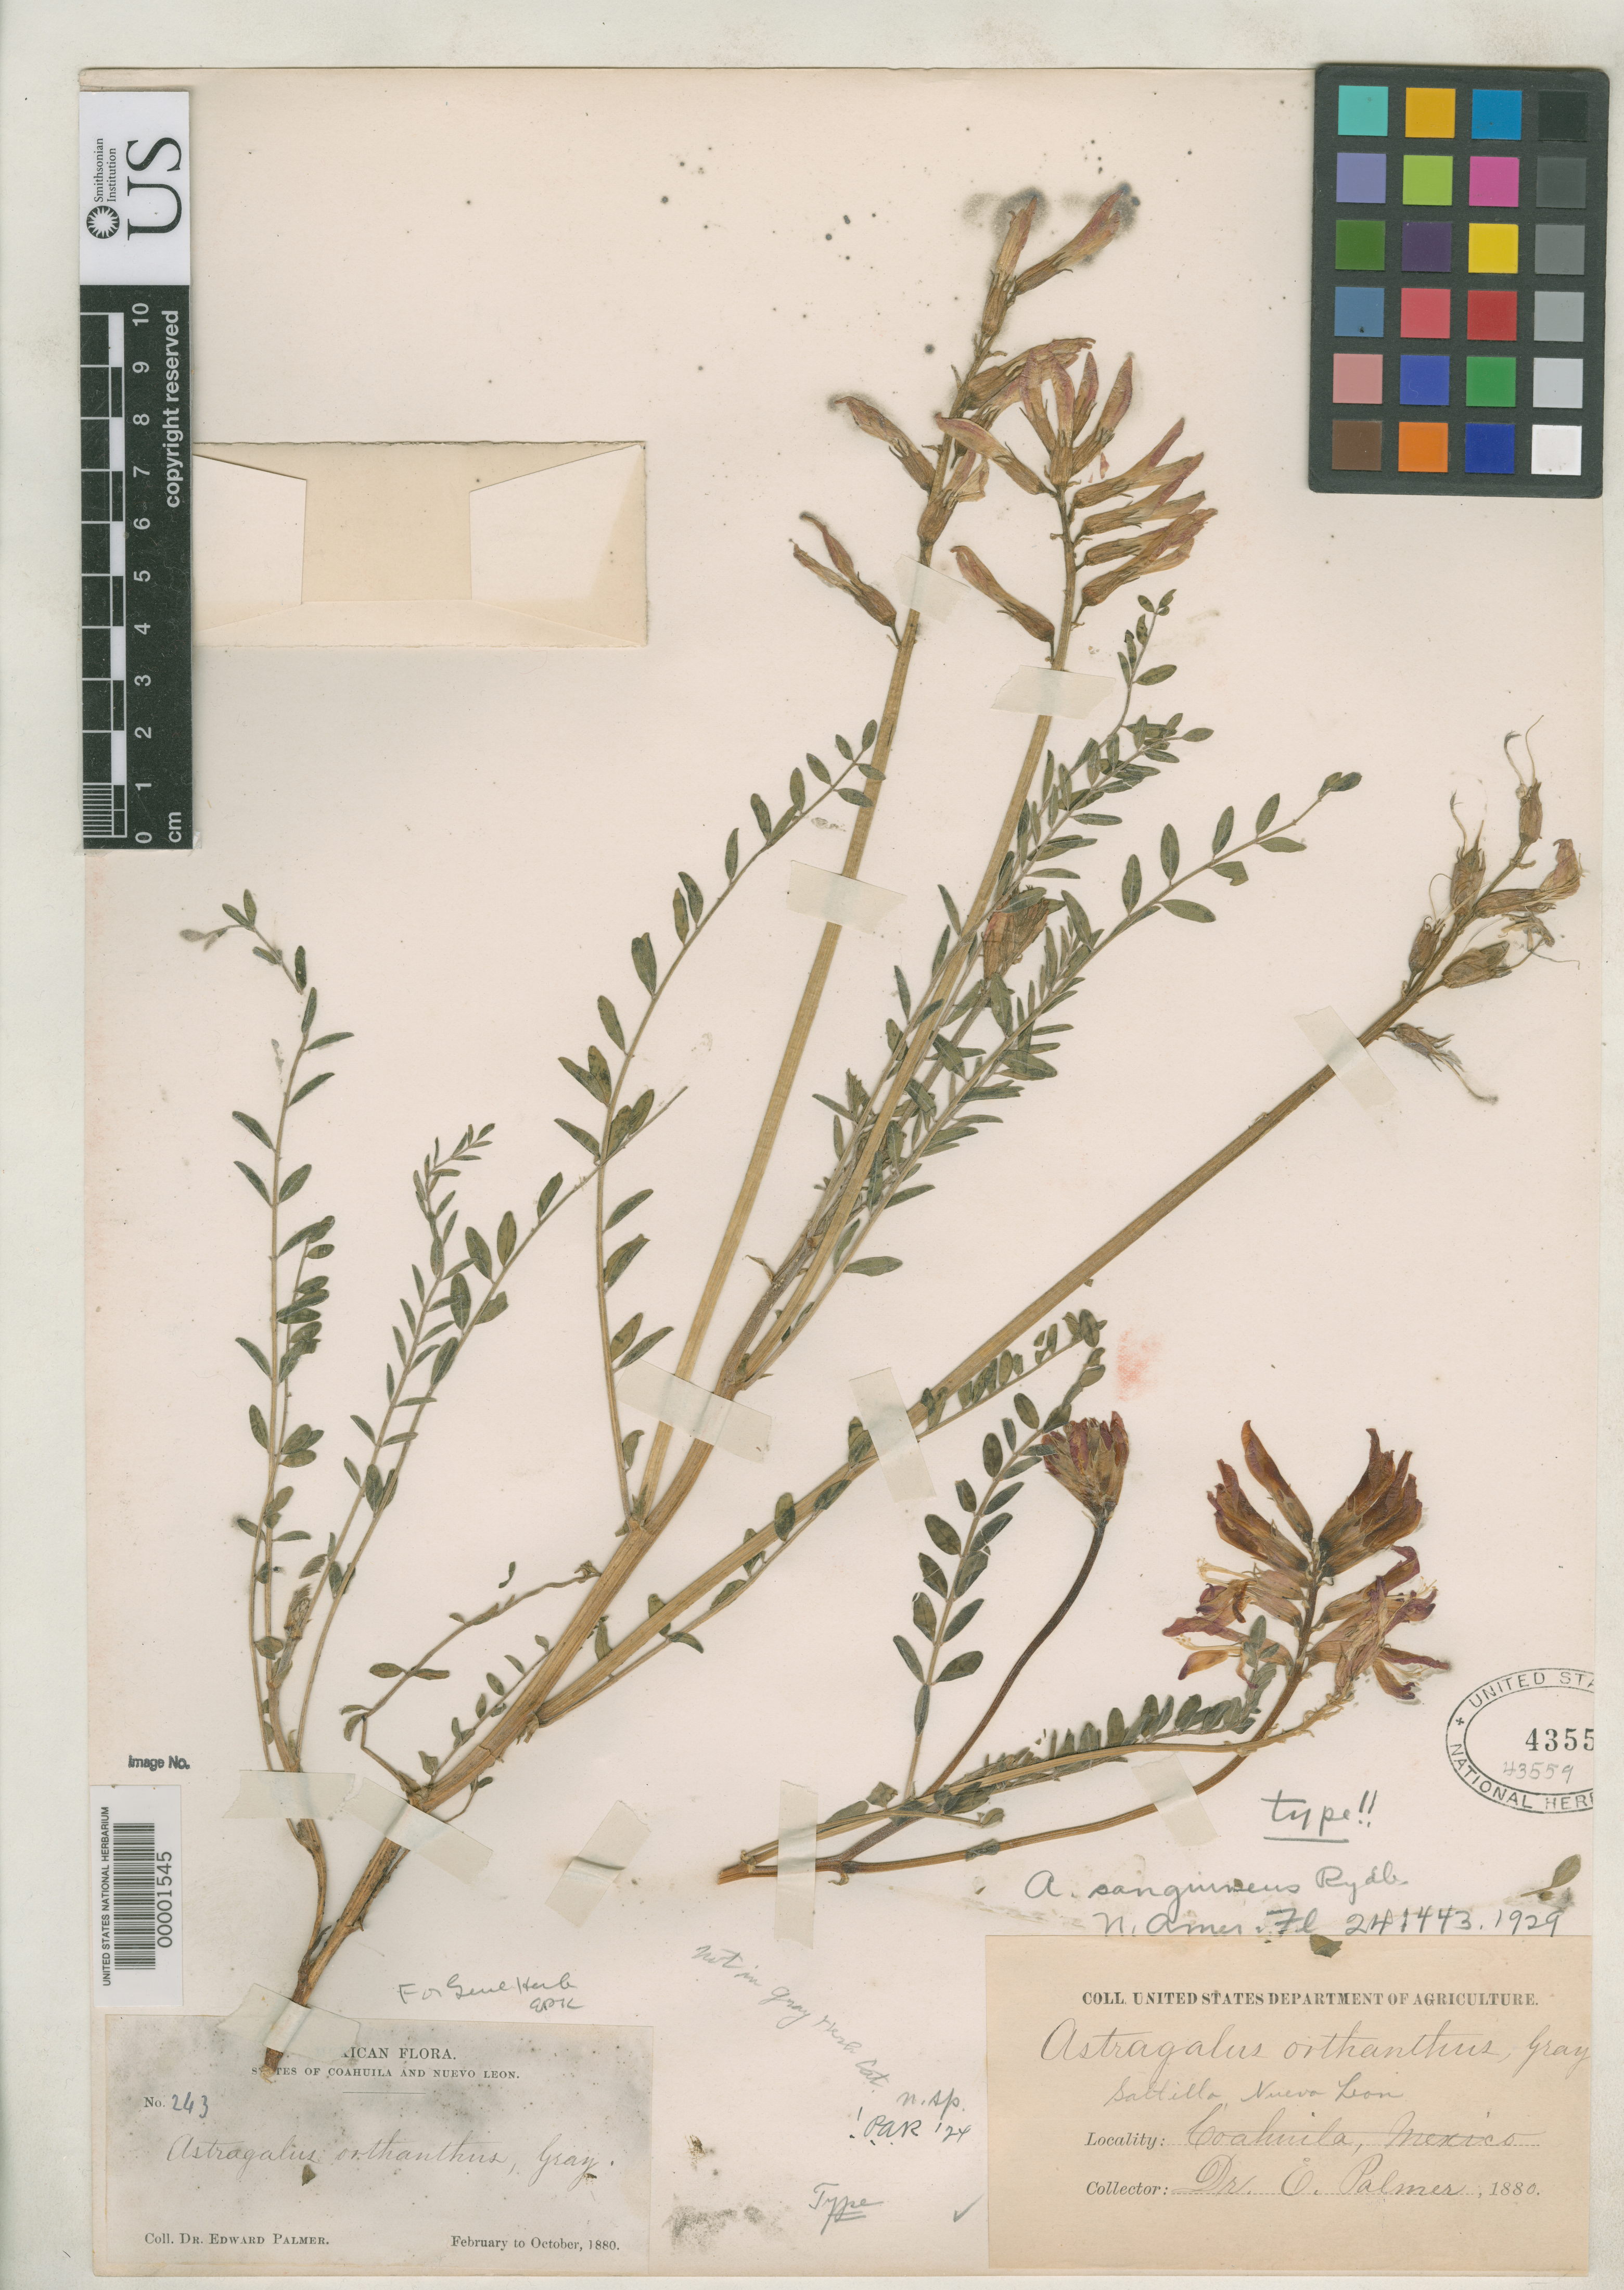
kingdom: Plantae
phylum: Tracheophyta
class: Magnoliopsida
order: Fabales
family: Fabaceae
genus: Astragalus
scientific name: Astragalus sanguineus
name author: Rydb.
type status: Holotype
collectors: E. Palmer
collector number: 243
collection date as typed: Feb 1880 to -- Oct 1880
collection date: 1880-02/1880-10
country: Mexico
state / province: Coahuila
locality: Saltillo.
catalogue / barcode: US 43559